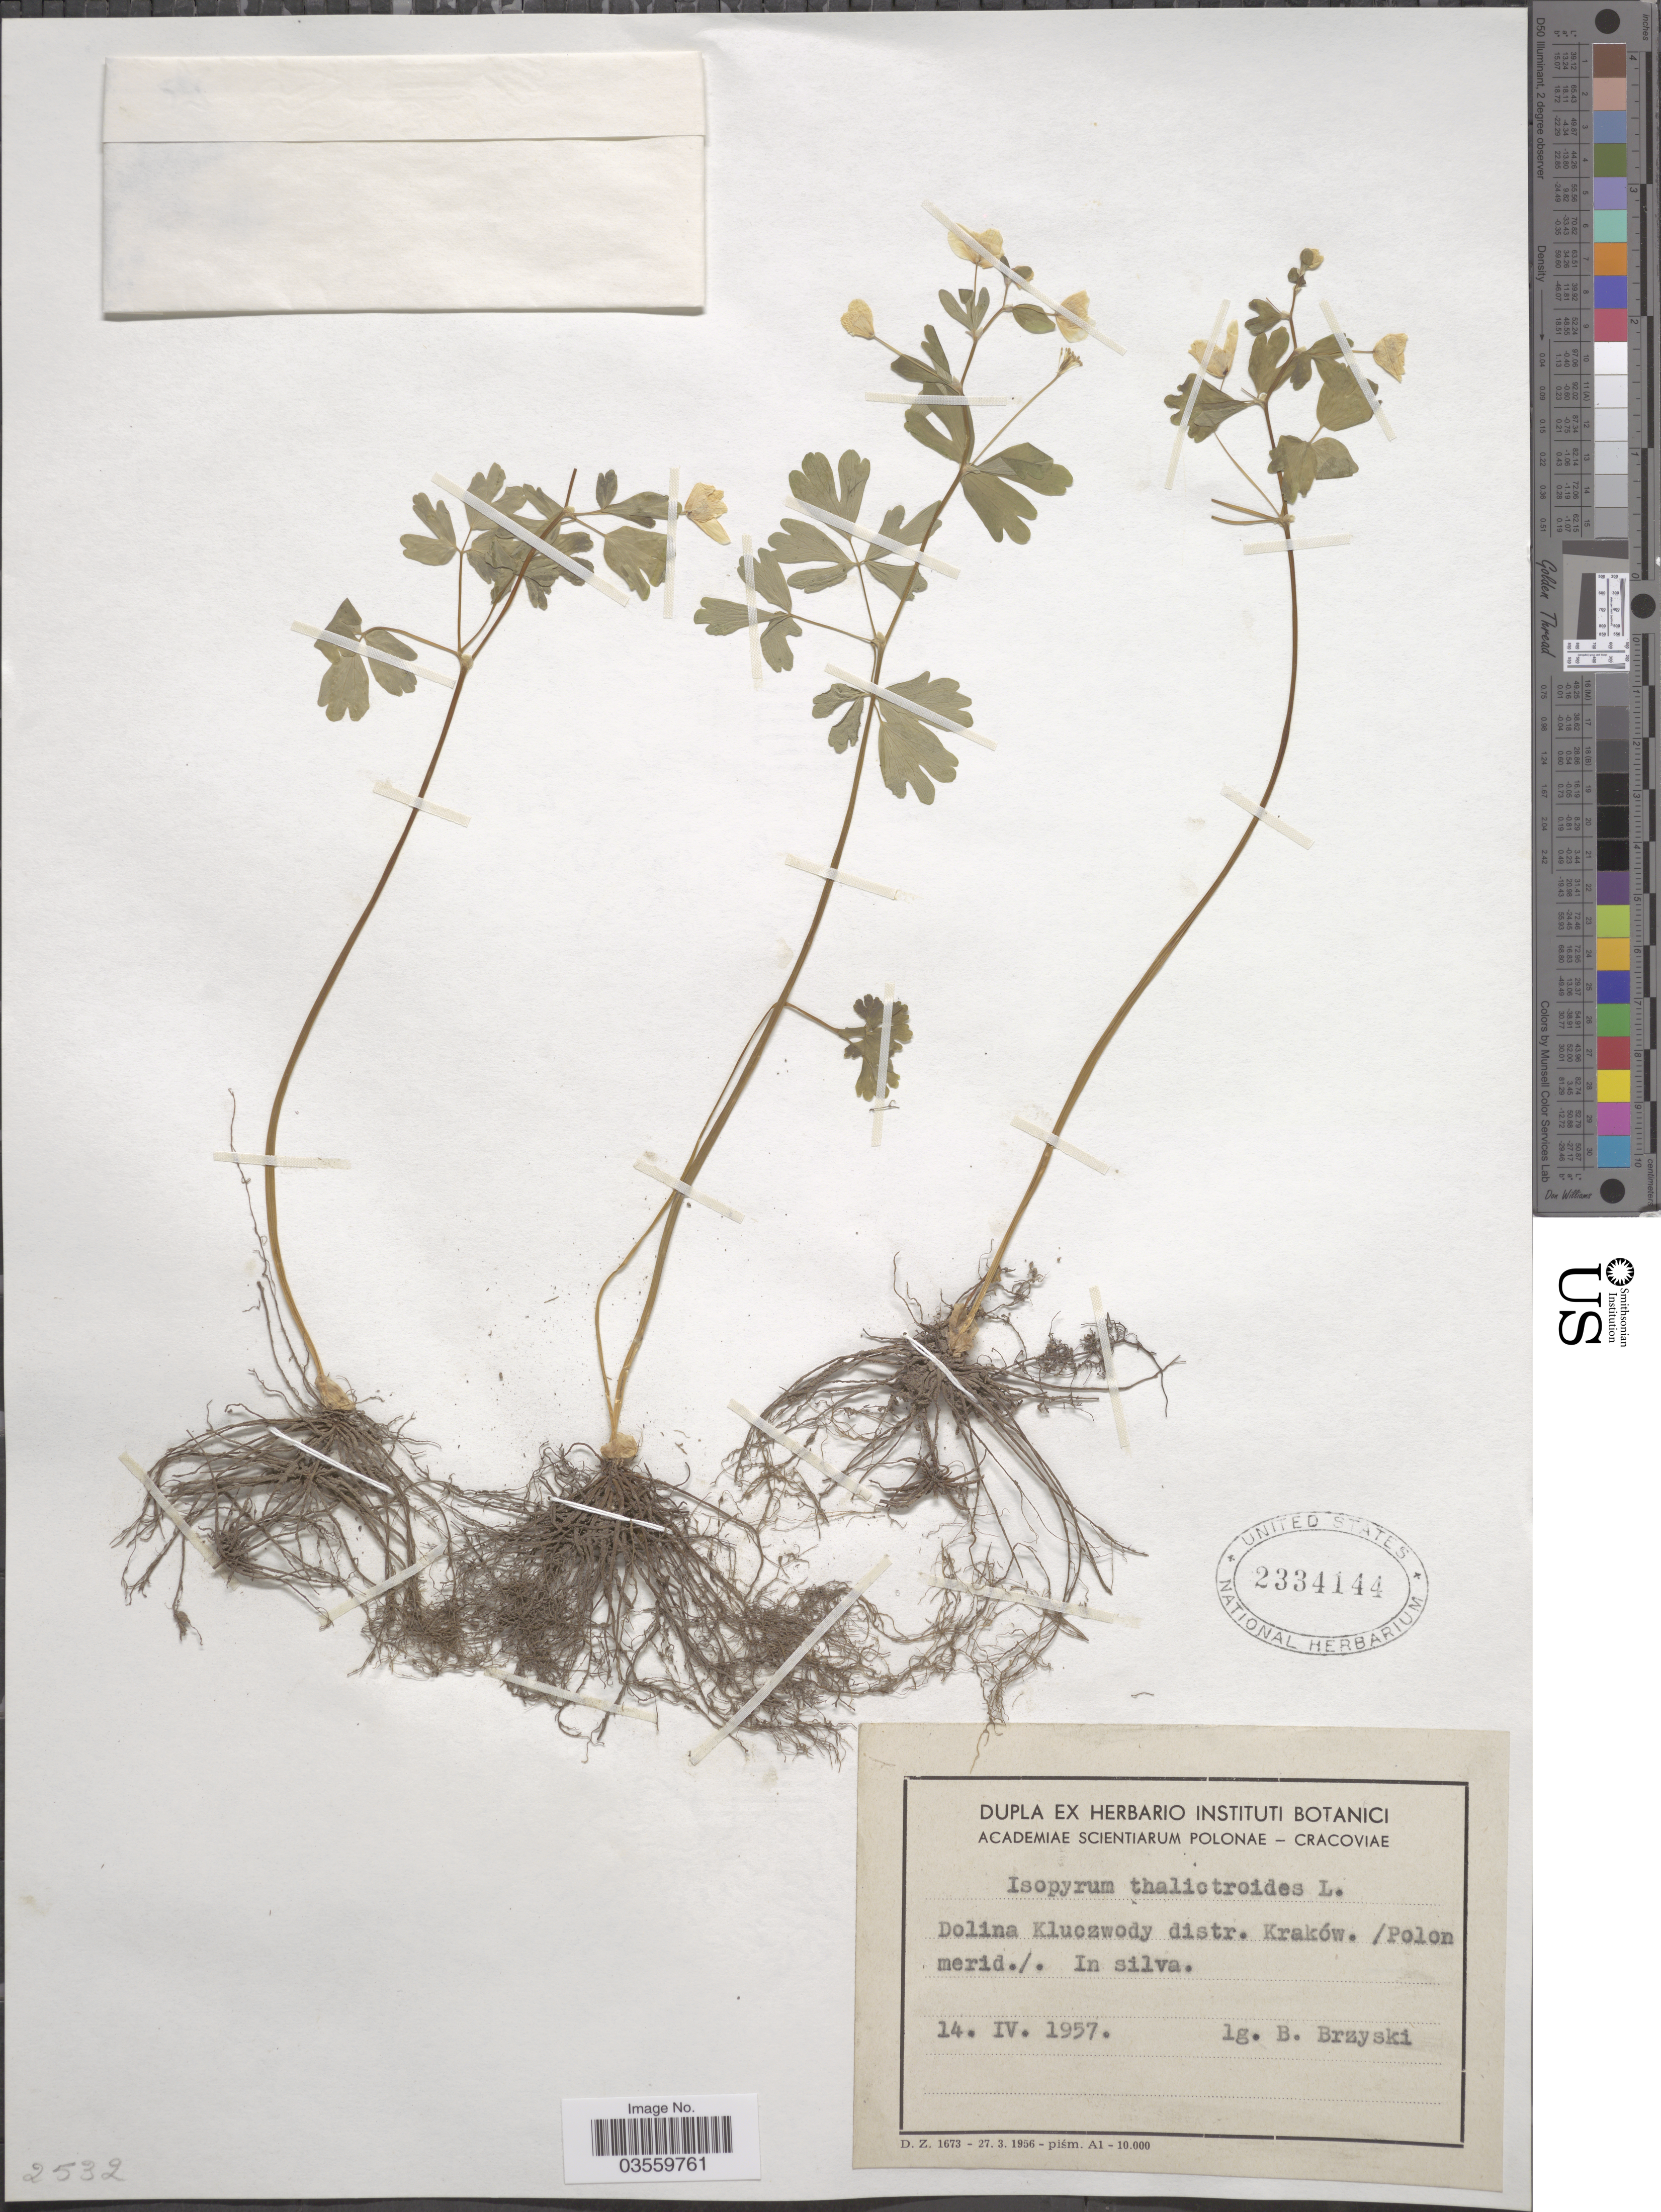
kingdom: Plantae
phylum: Tracheophyta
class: Magnoliopsida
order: Ranunculales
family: Ranunculaceae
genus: Isopyrum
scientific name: Isopyrum thalictroides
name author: L.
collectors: B. Brzyski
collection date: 1957-04-14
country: Poland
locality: Dolina Kluczwody distr. Kraków. /Polon merid.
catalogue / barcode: US 2334144